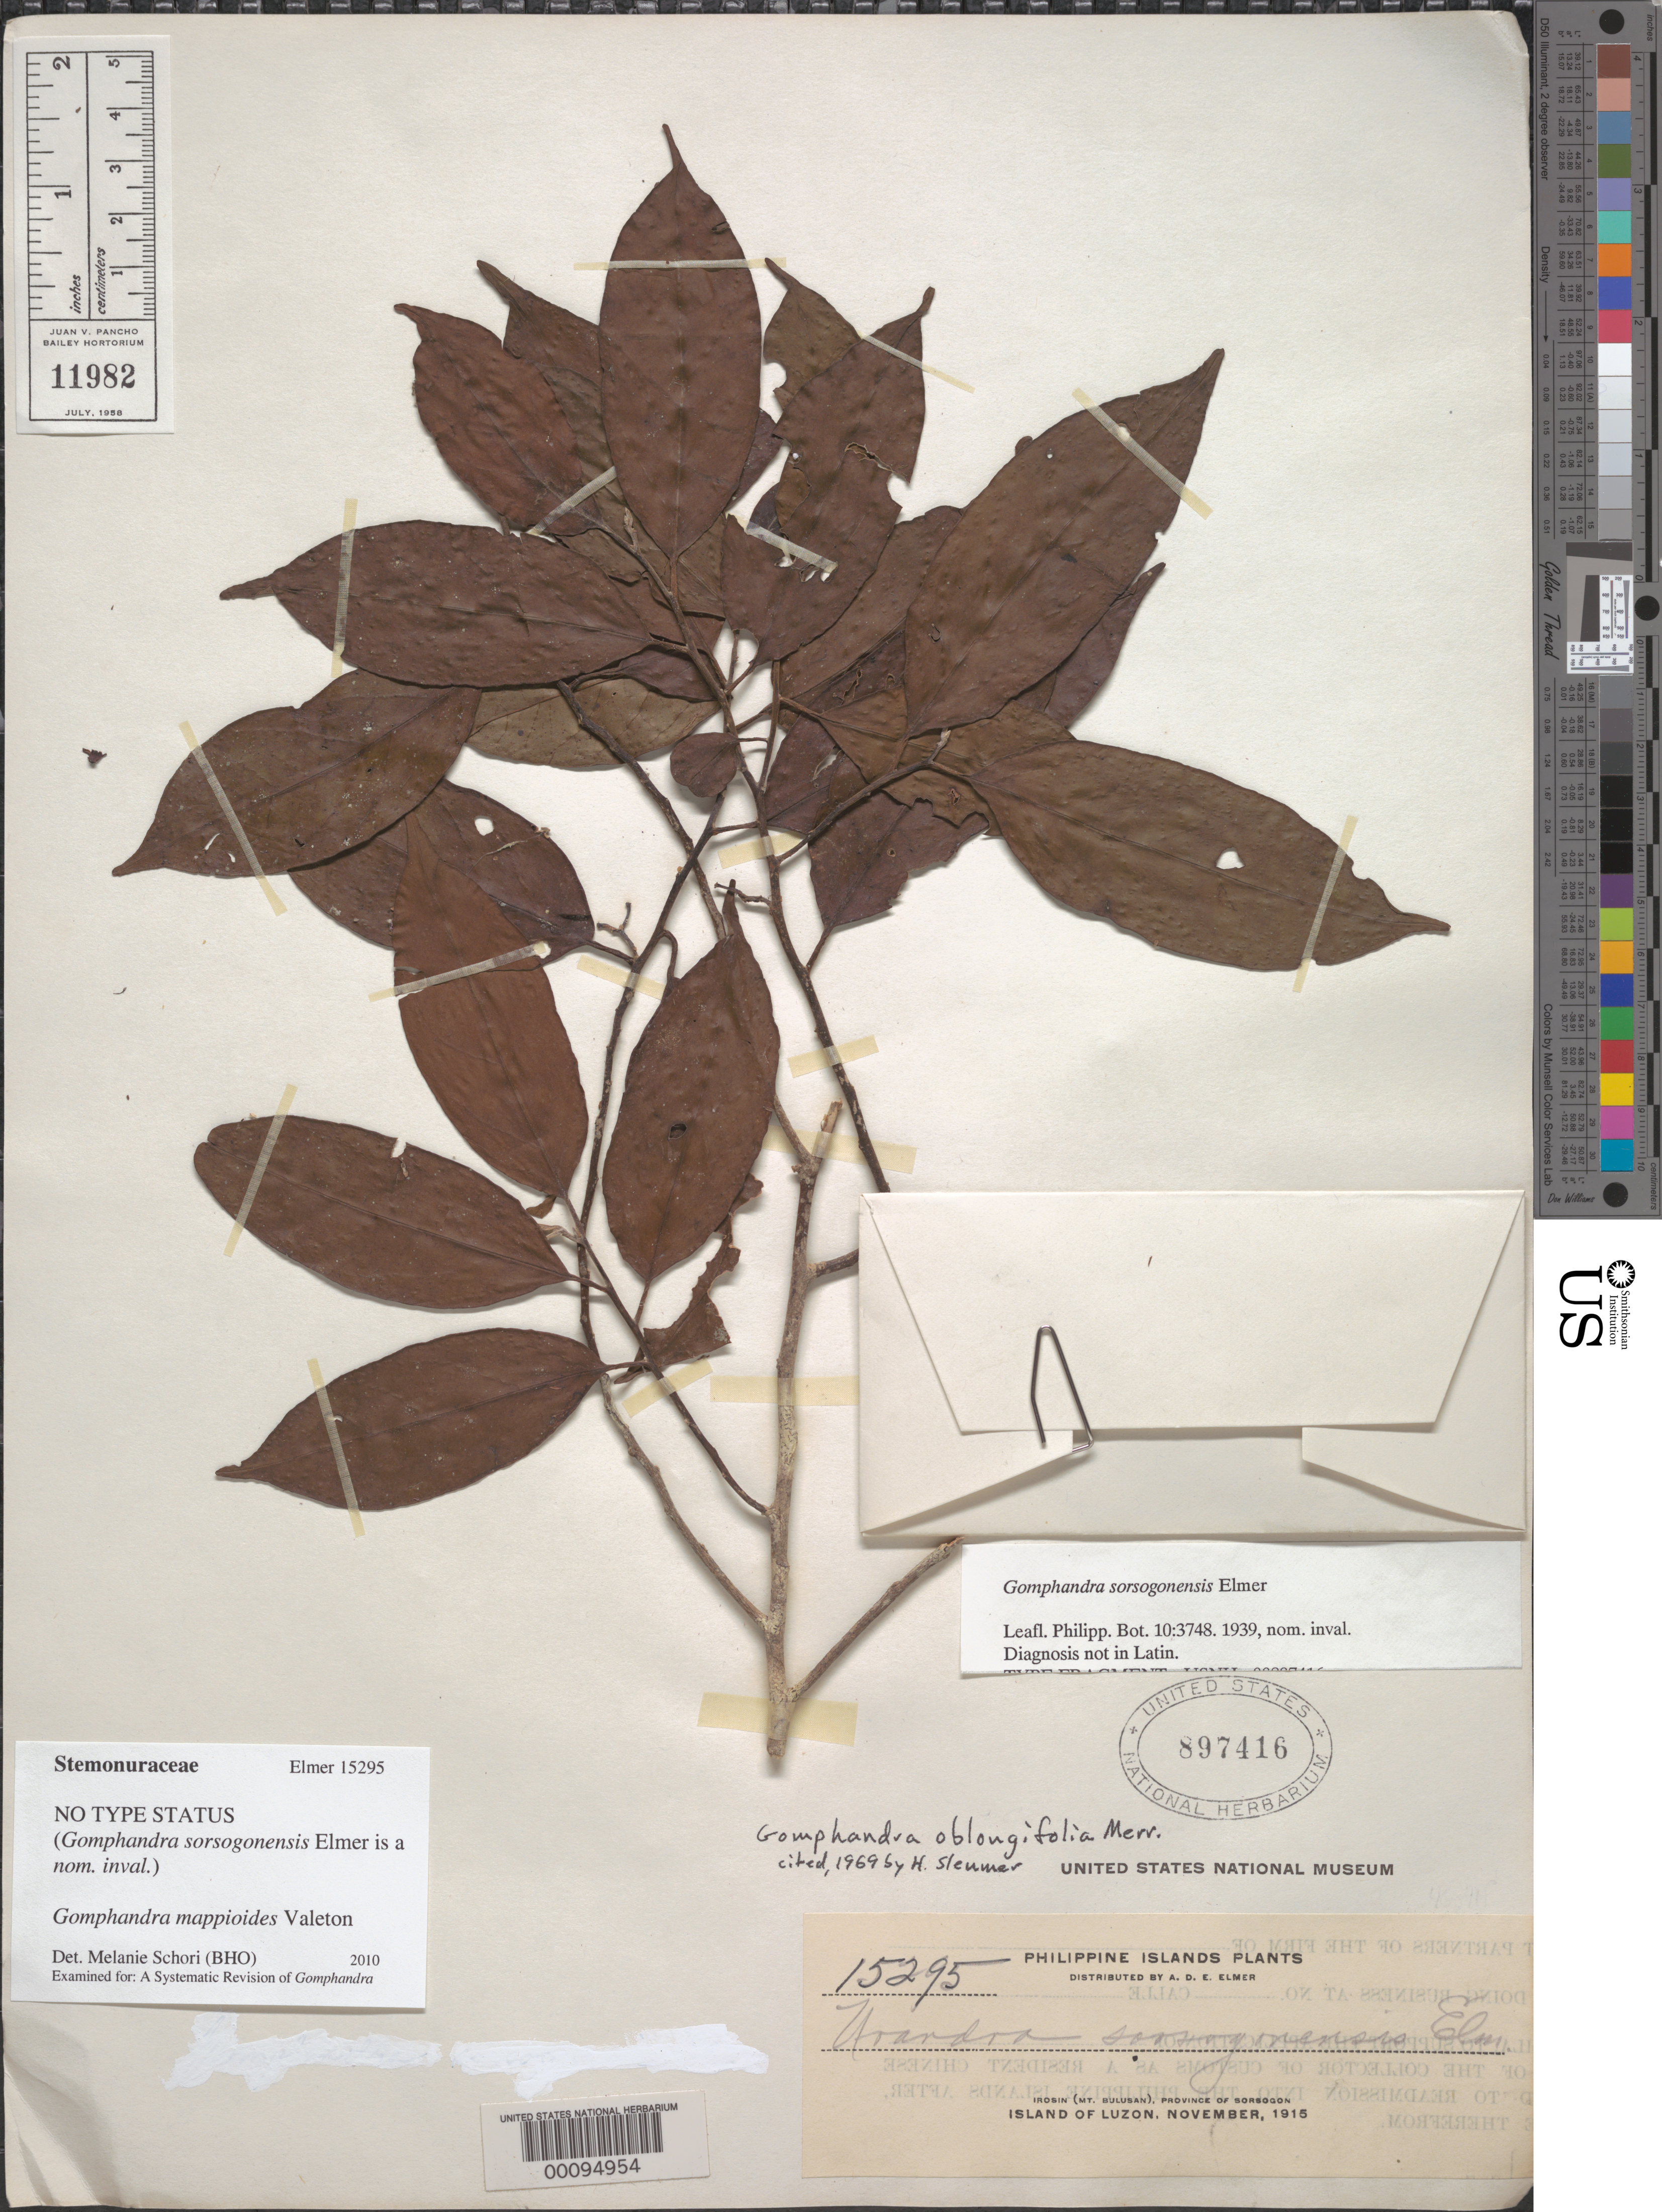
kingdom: Plantae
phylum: Tracheophyta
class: Magnoliopsida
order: Cardiopteridales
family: Stemonuraceae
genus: Gomphandra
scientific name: Gomphandra mappioides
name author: Valeton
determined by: Schori, Melanie, Botanist, GRIN Taxonomy (BARC), United States Department of Agriculture (UNITED STATES)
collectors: A. D. E. Elmer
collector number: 15295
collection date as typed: Nov 1915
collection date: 1915-11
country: Philippines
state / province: Bicol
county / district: Sorsogon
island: Luzon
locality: Irosin, Mt. Bulusan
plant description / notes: No type status; "Gomphandra sorsogonensis Elmer" is a nom. inval. [published without Latin description].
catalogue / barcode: US 897416